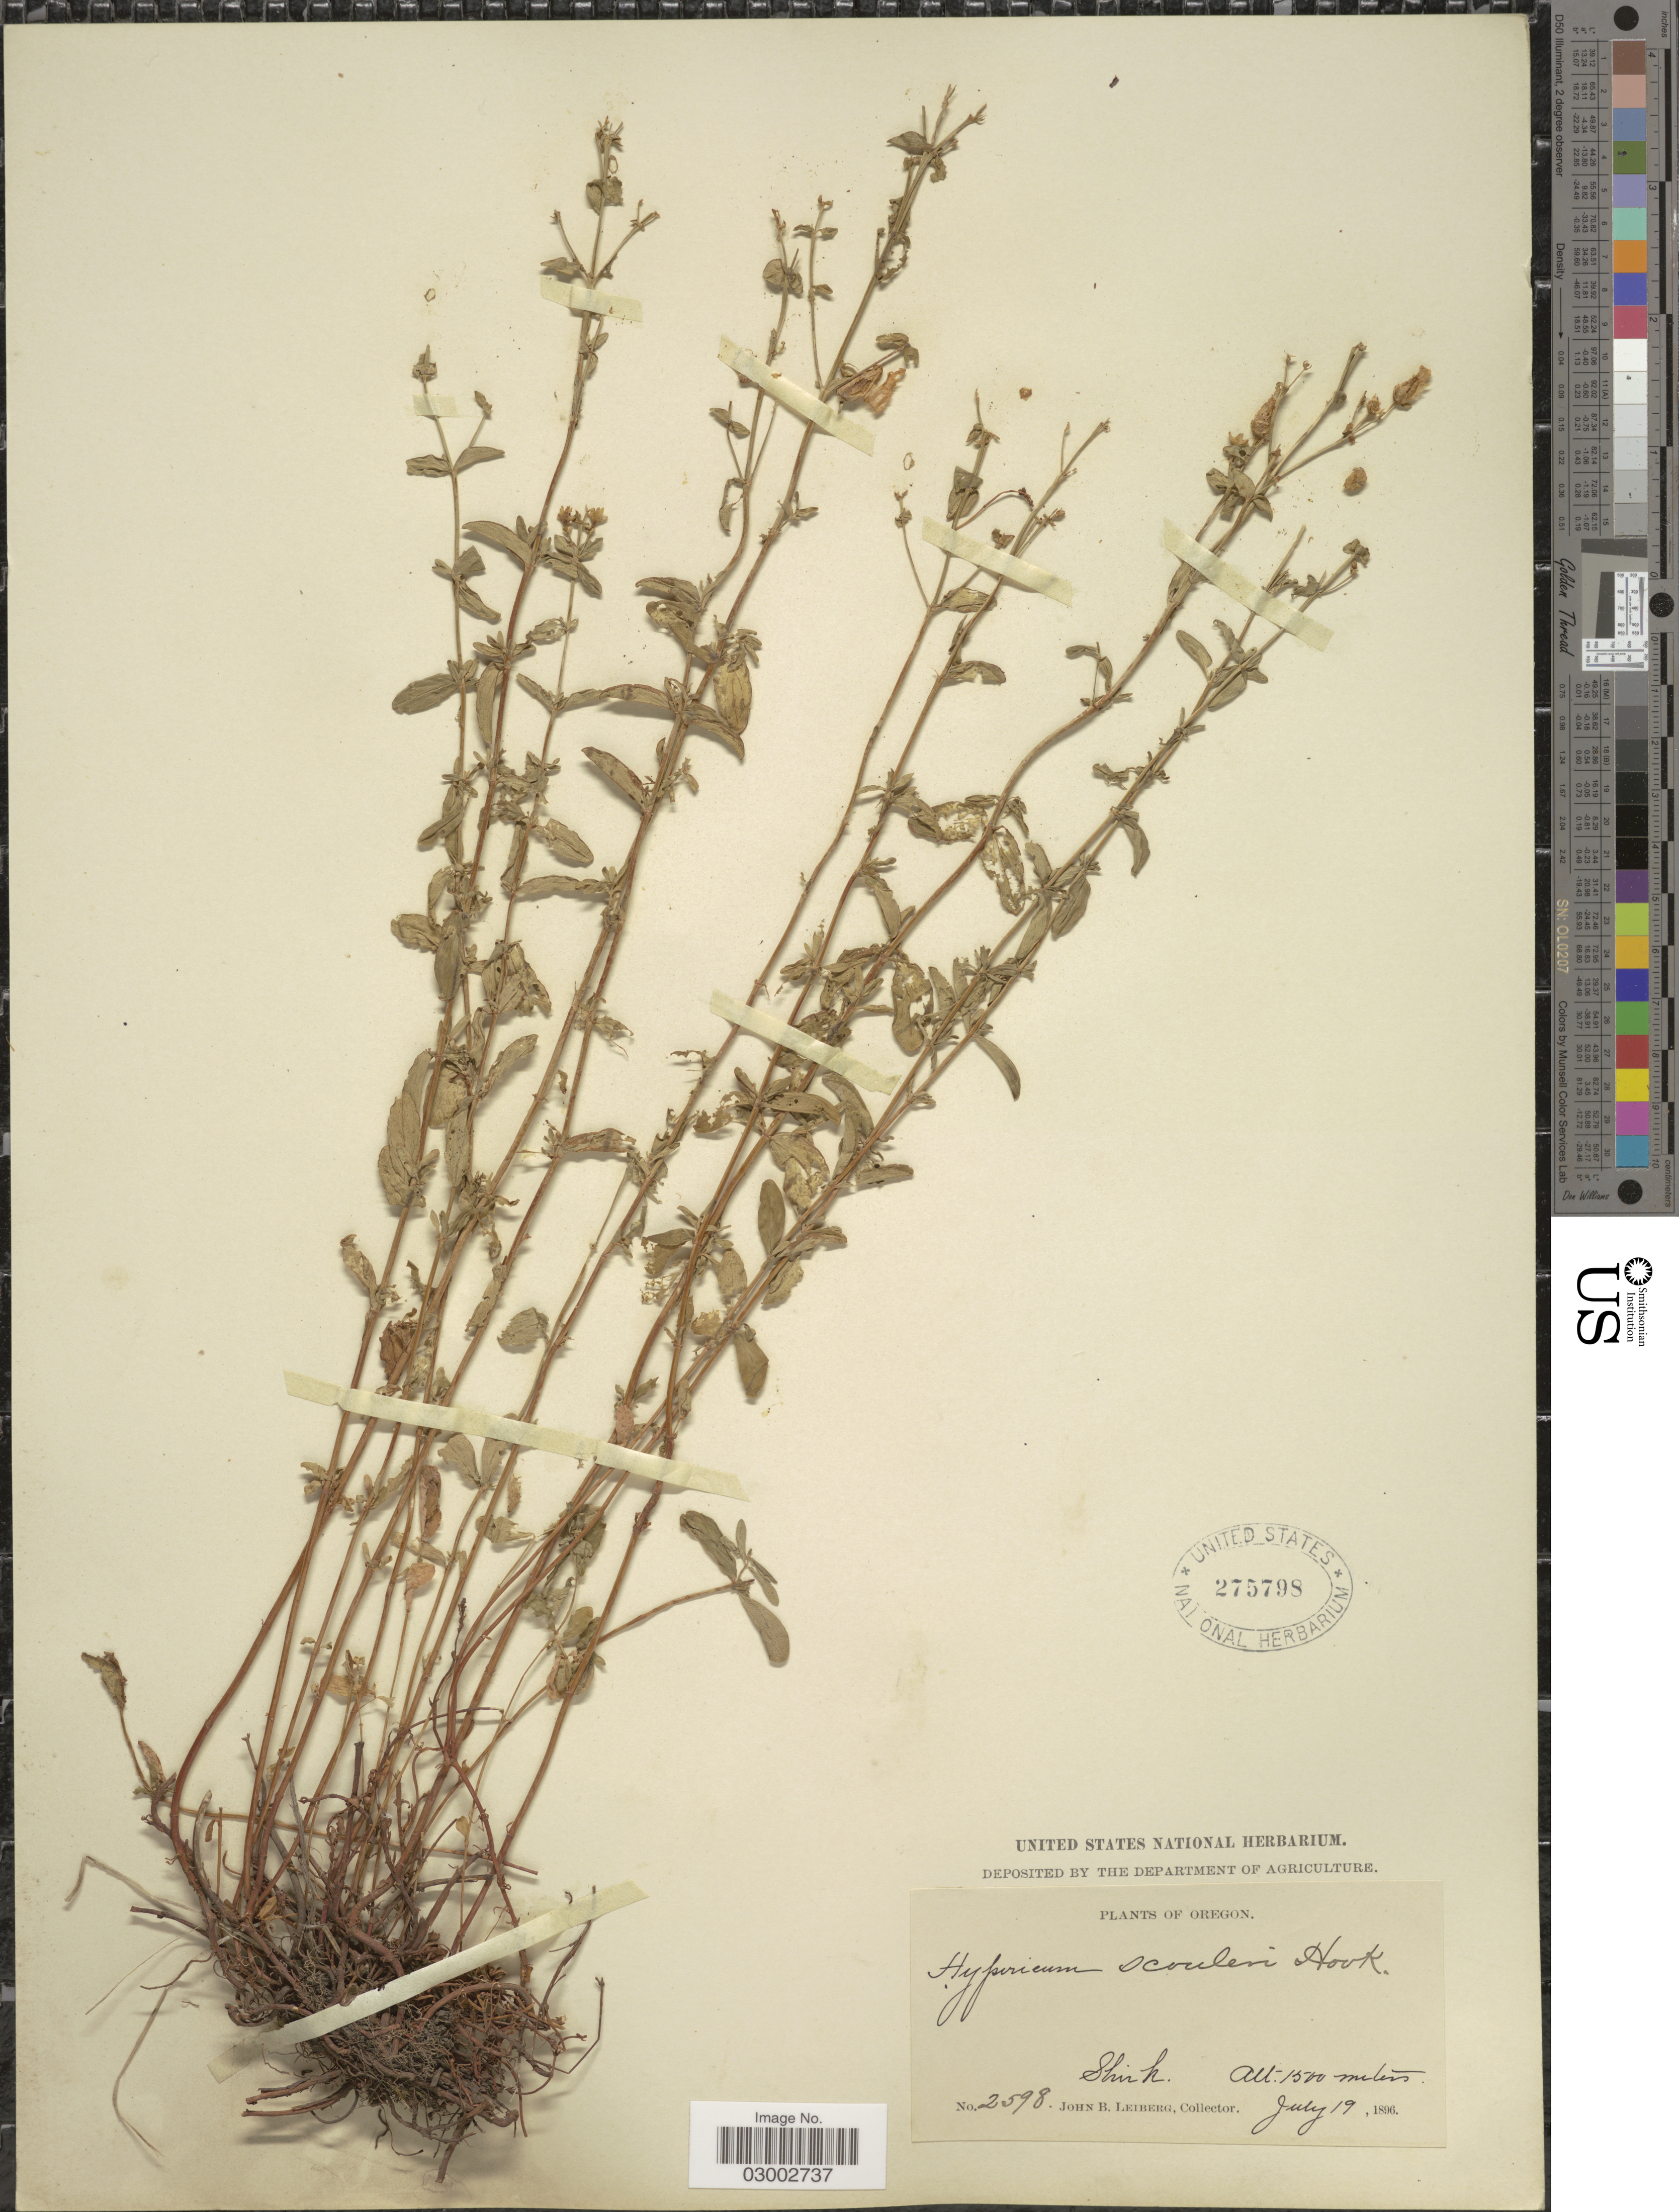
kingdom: Plantae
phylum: Tracheophyta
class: Magnoliopsida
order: Malpighiales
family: Hypericaceae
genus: Hypericum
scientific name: Hypericum scouleri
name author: Hook.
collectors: J. B. Leiberg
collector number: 2598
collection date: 1896-07-19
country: United States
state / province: Oregon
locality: Shirk.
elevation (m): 1500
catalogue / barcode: US 275798